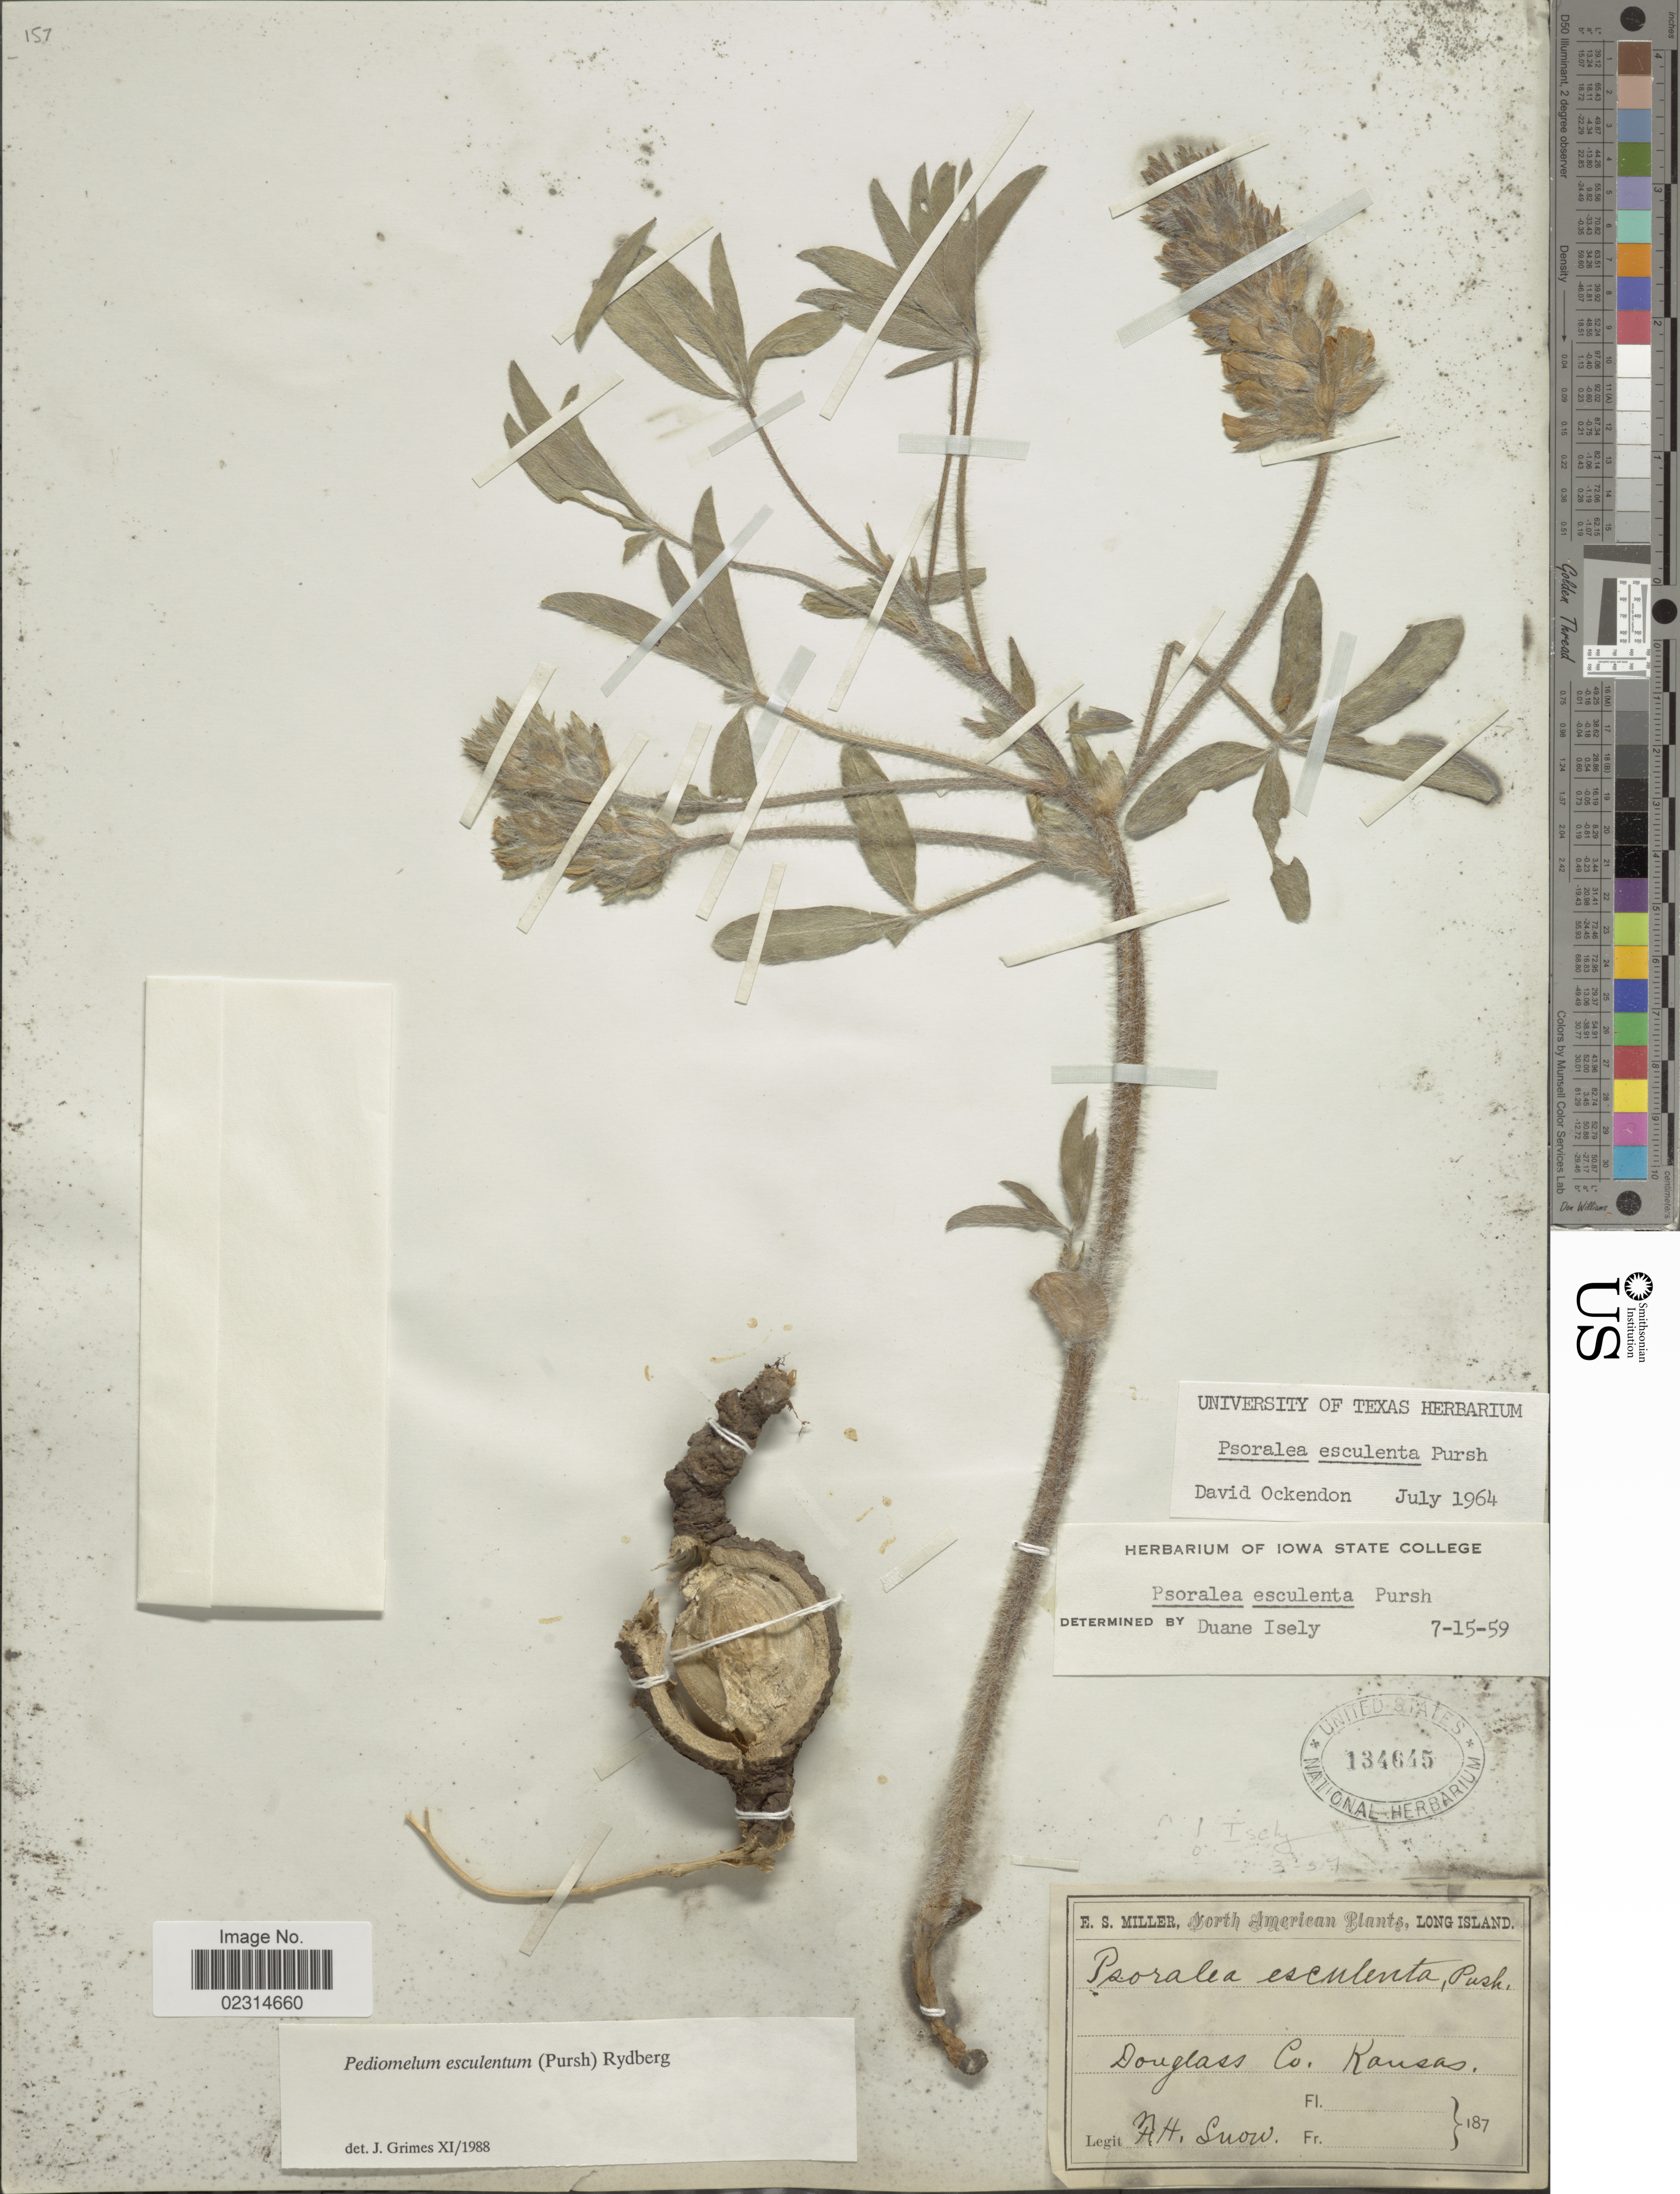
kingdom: Plantae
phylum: Tracheophyta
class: Magnoliopsida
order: Fabales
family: Fabaceae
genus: Pediomelum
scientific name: Pediomelum esculentum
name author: (Pursh) Rydb.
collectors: N. Snow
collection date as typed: Transcribed d/m/y: //187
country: United States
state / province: Kansas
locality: Douglass Co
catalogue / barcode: US 134645